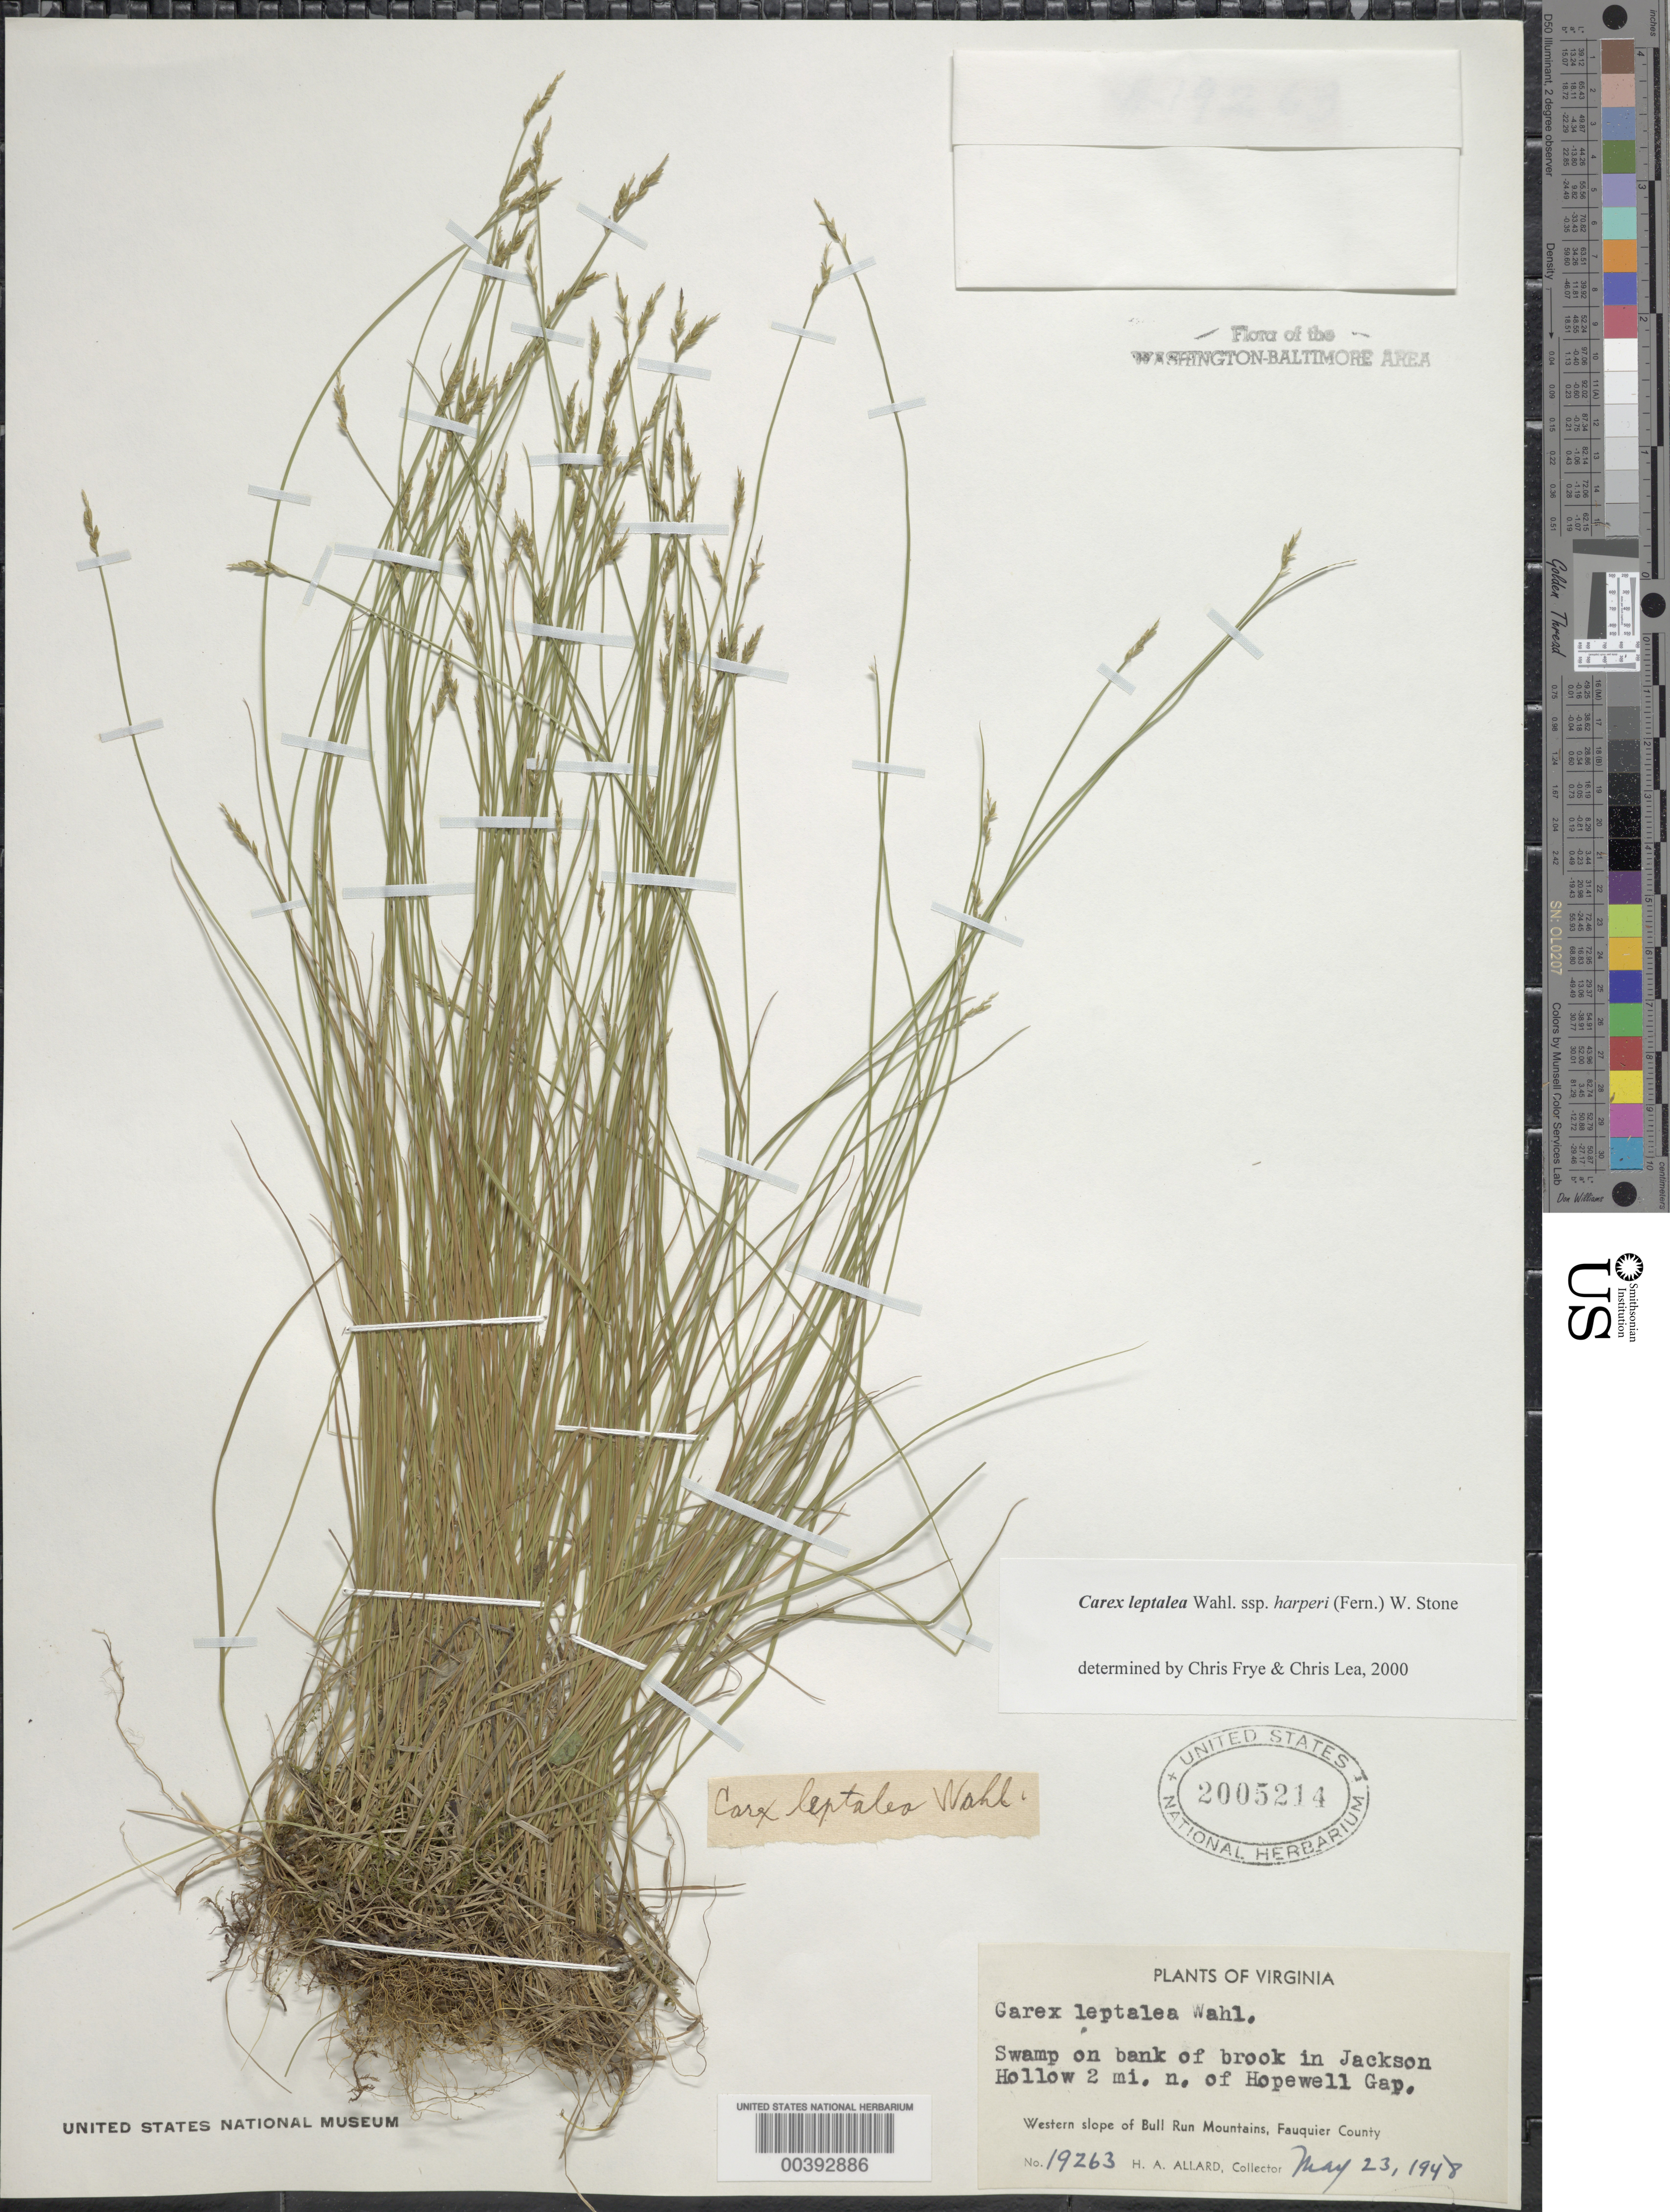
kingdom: Plantae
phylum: Tracheophyta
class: Liliopsida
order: Poales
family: Cyperaceae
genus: Carex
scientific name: Carex leptalea var. harperi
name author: (Fernald) W. Stone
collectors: H. A. Allard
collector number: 19263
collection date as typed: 23 May 1948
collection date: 1948-05-23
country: United States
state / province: Virginia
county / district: Prince William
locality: Jackson Hollow, north of Hopewell Gap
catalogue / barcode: US 2005214